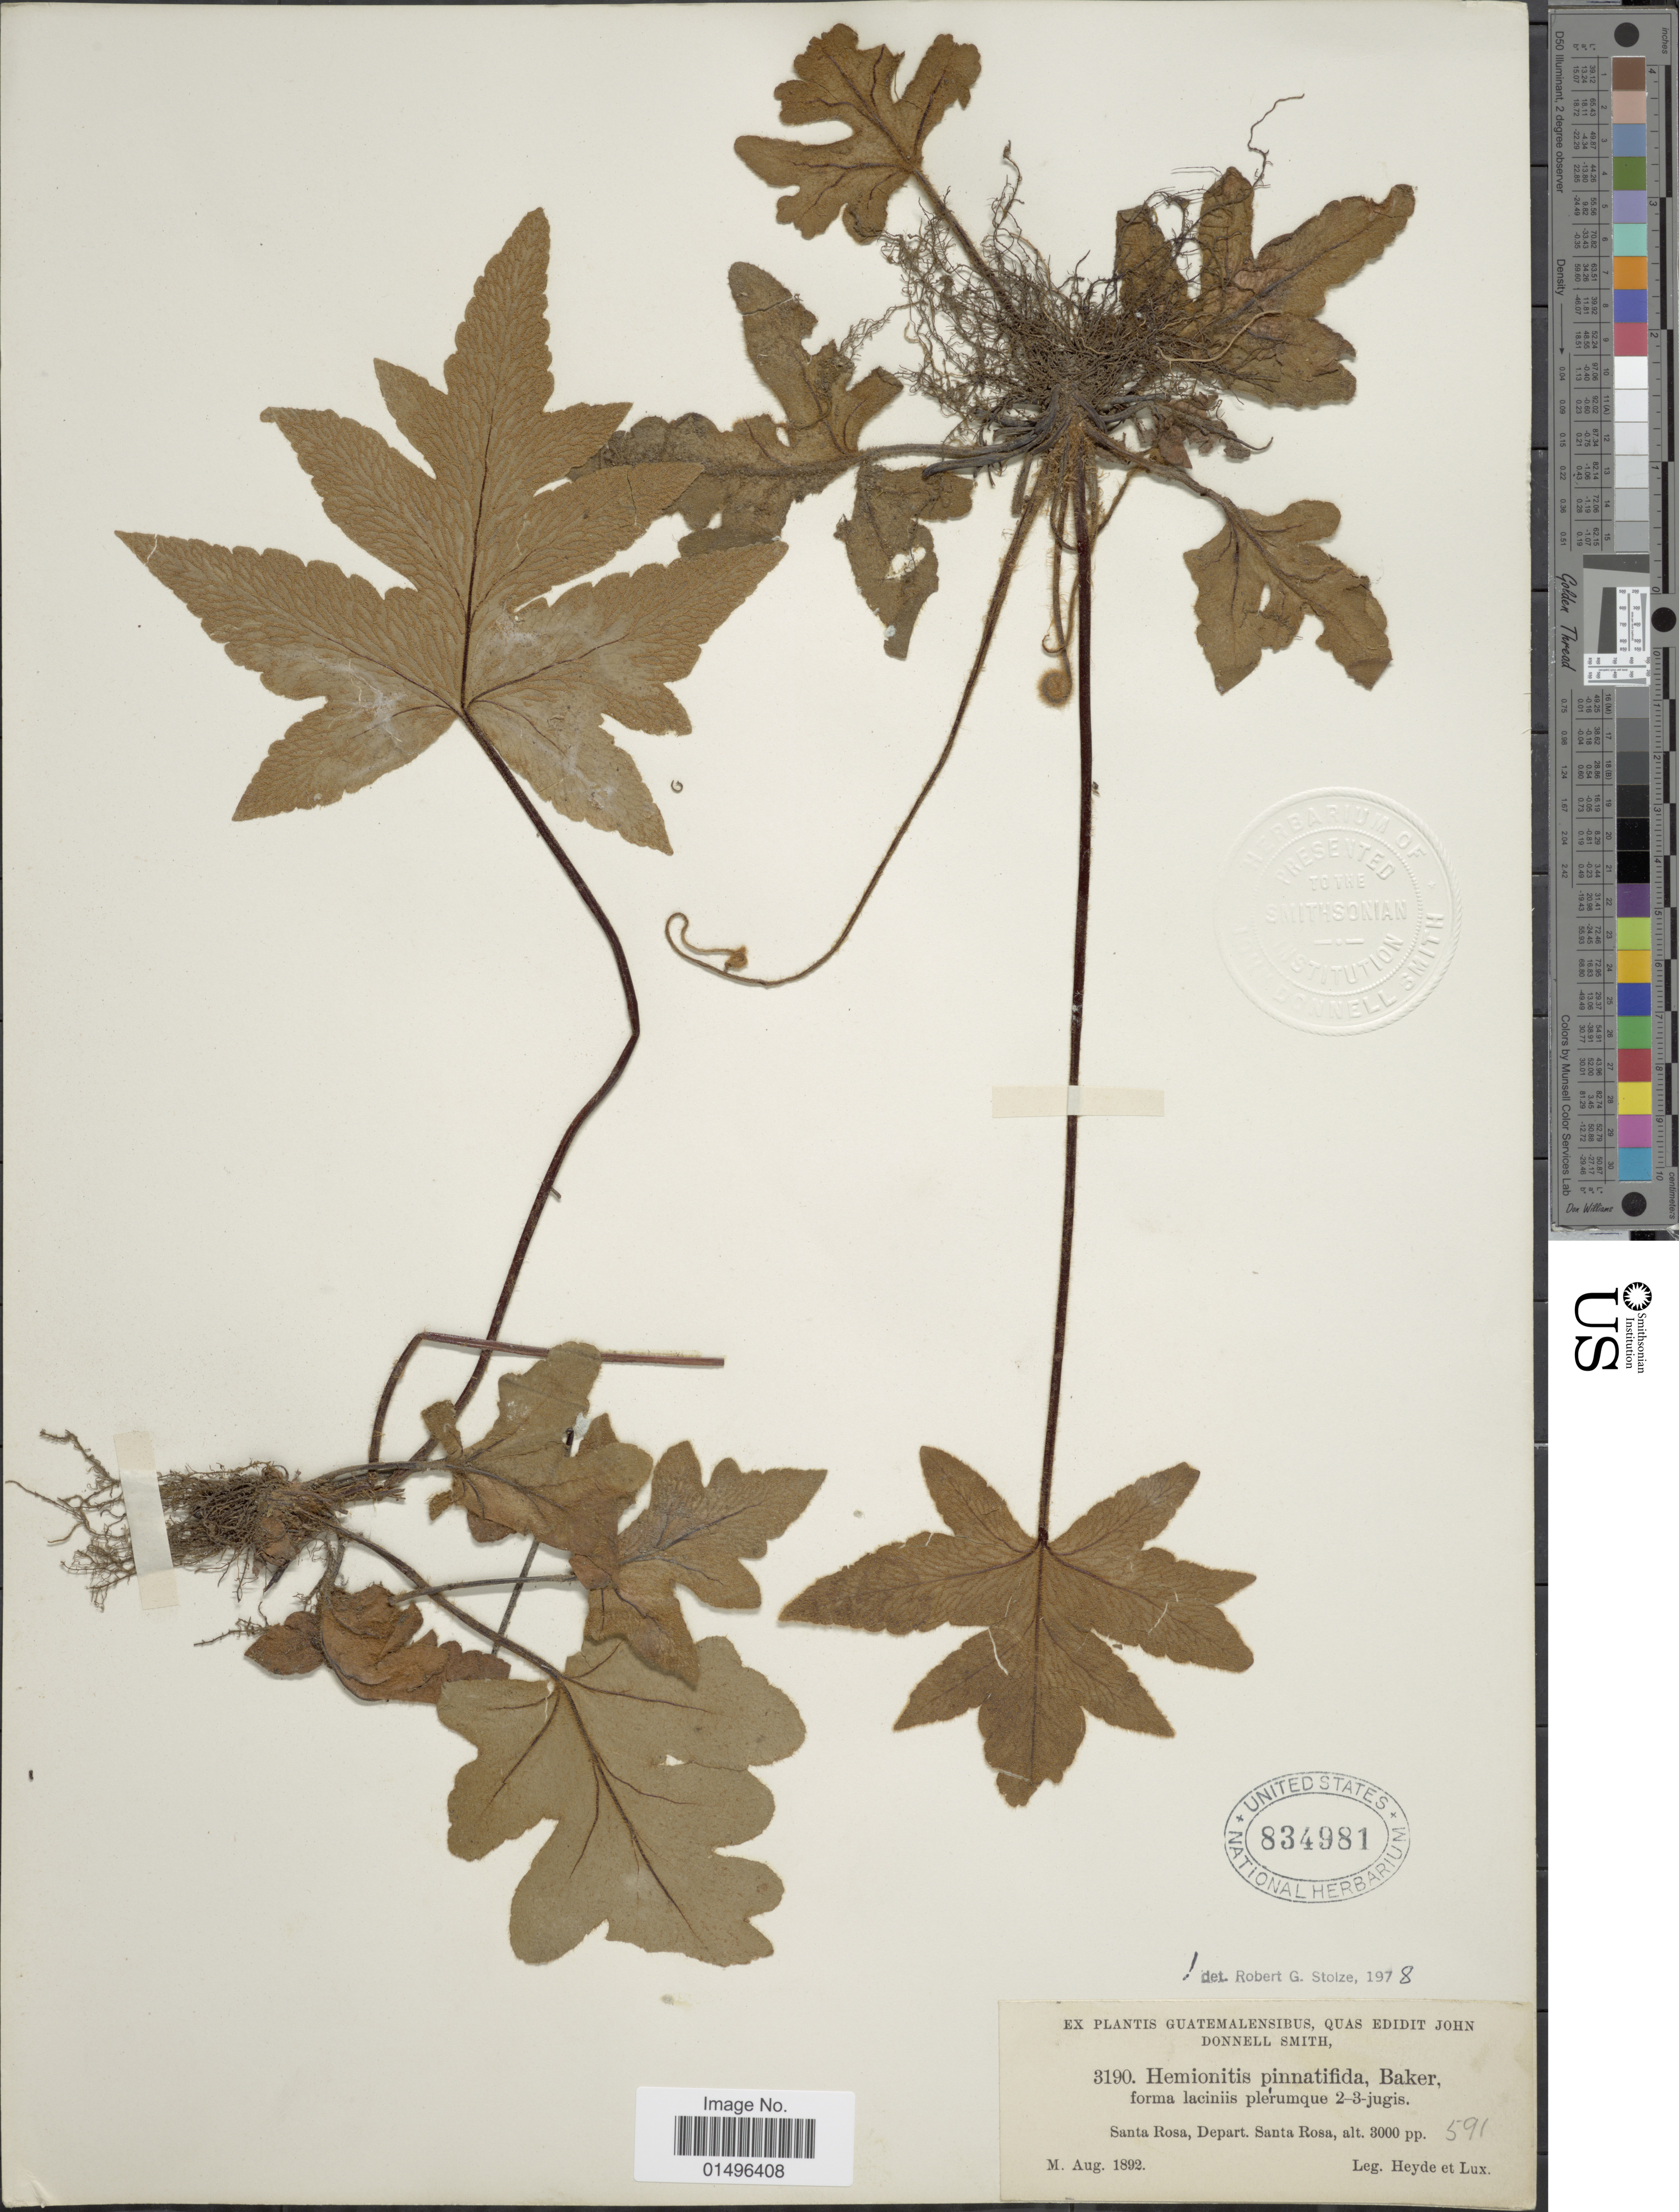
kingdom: Plantae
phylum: Tracheophyta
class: Polypodiopsida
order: Polypodiales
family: Pteridaceae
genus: Hemionitis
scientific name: Hemionitis pinnatifida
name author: Baker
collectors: Heyde & Lux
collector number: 3190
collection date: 1892-08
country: Guatemala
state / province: Santa Rosa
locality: Guatemala, Santa Rosa, Depart. Santa Rosa.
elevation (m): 914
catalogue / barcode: US 834981